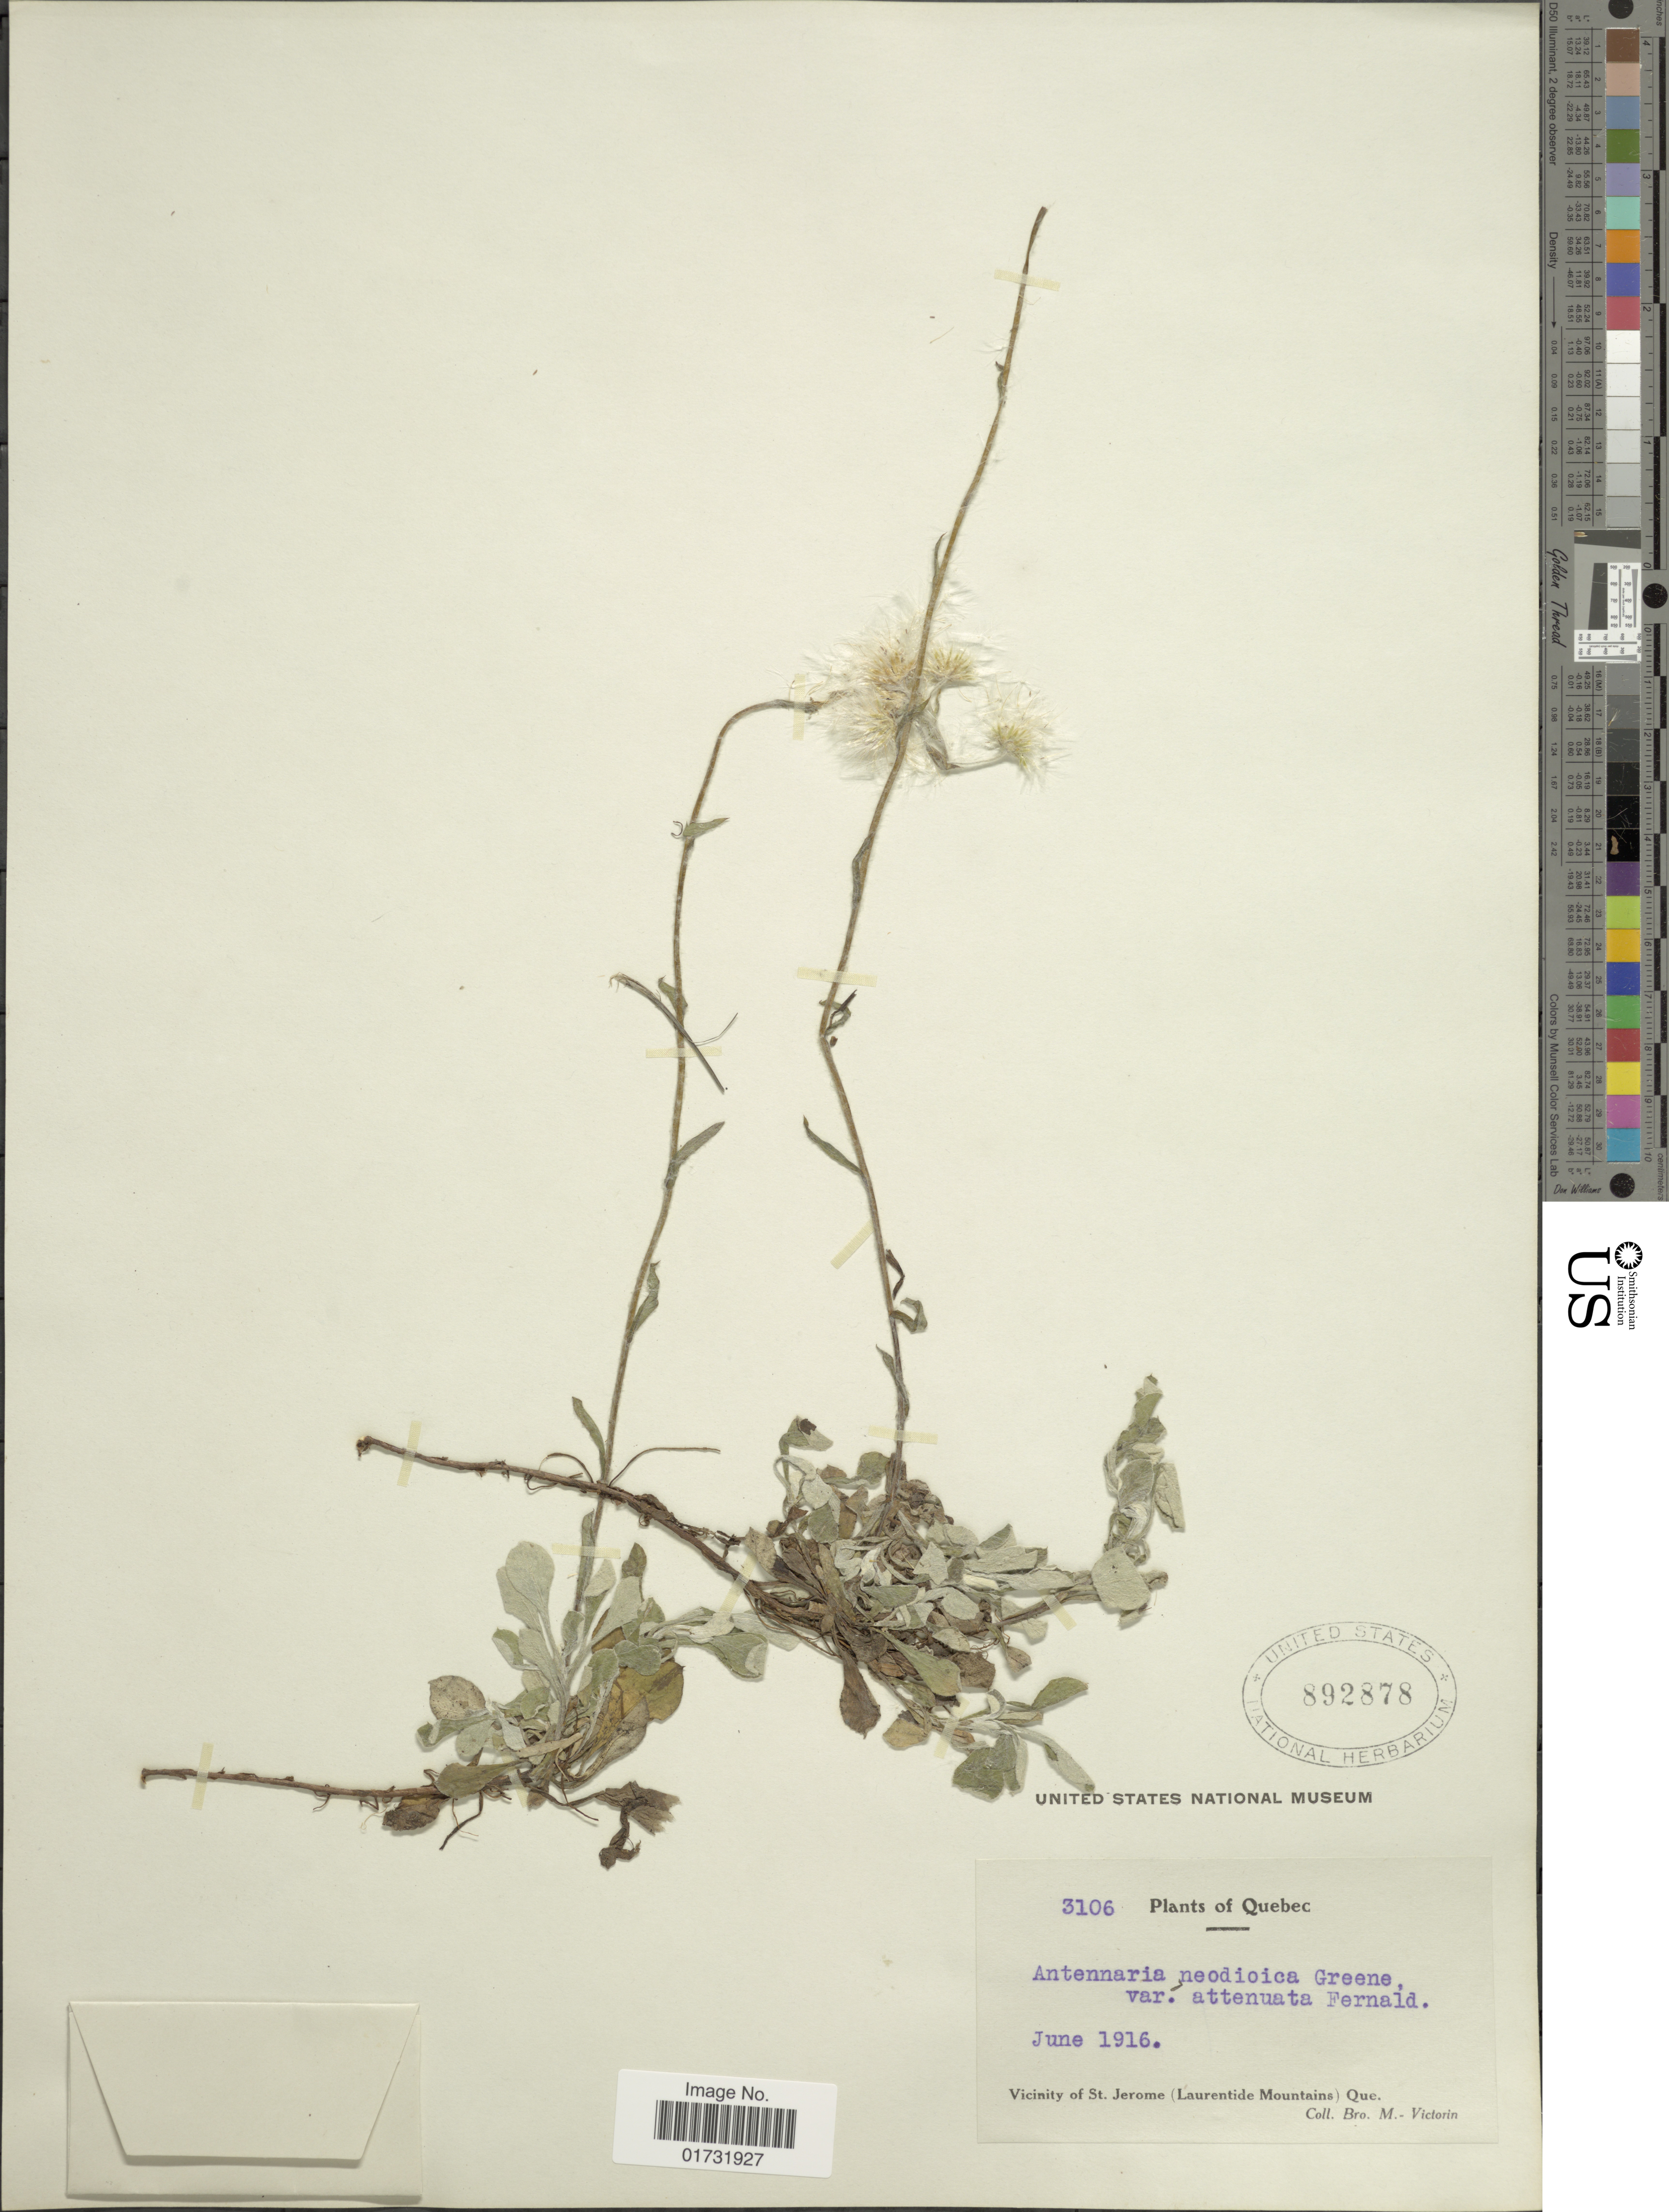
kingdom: Plantae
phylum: Tracheophyta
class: Magnoliopsida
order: Asterales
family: Asteraceae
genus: Antennaria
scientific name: Antennaria neodioica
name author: Greene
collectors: B. Victorin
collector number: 3106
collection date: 1916-06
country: Canada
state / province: Quebec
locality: Vicinity of St. Jerome (Laurentide Mountains)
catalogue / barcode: US 892878